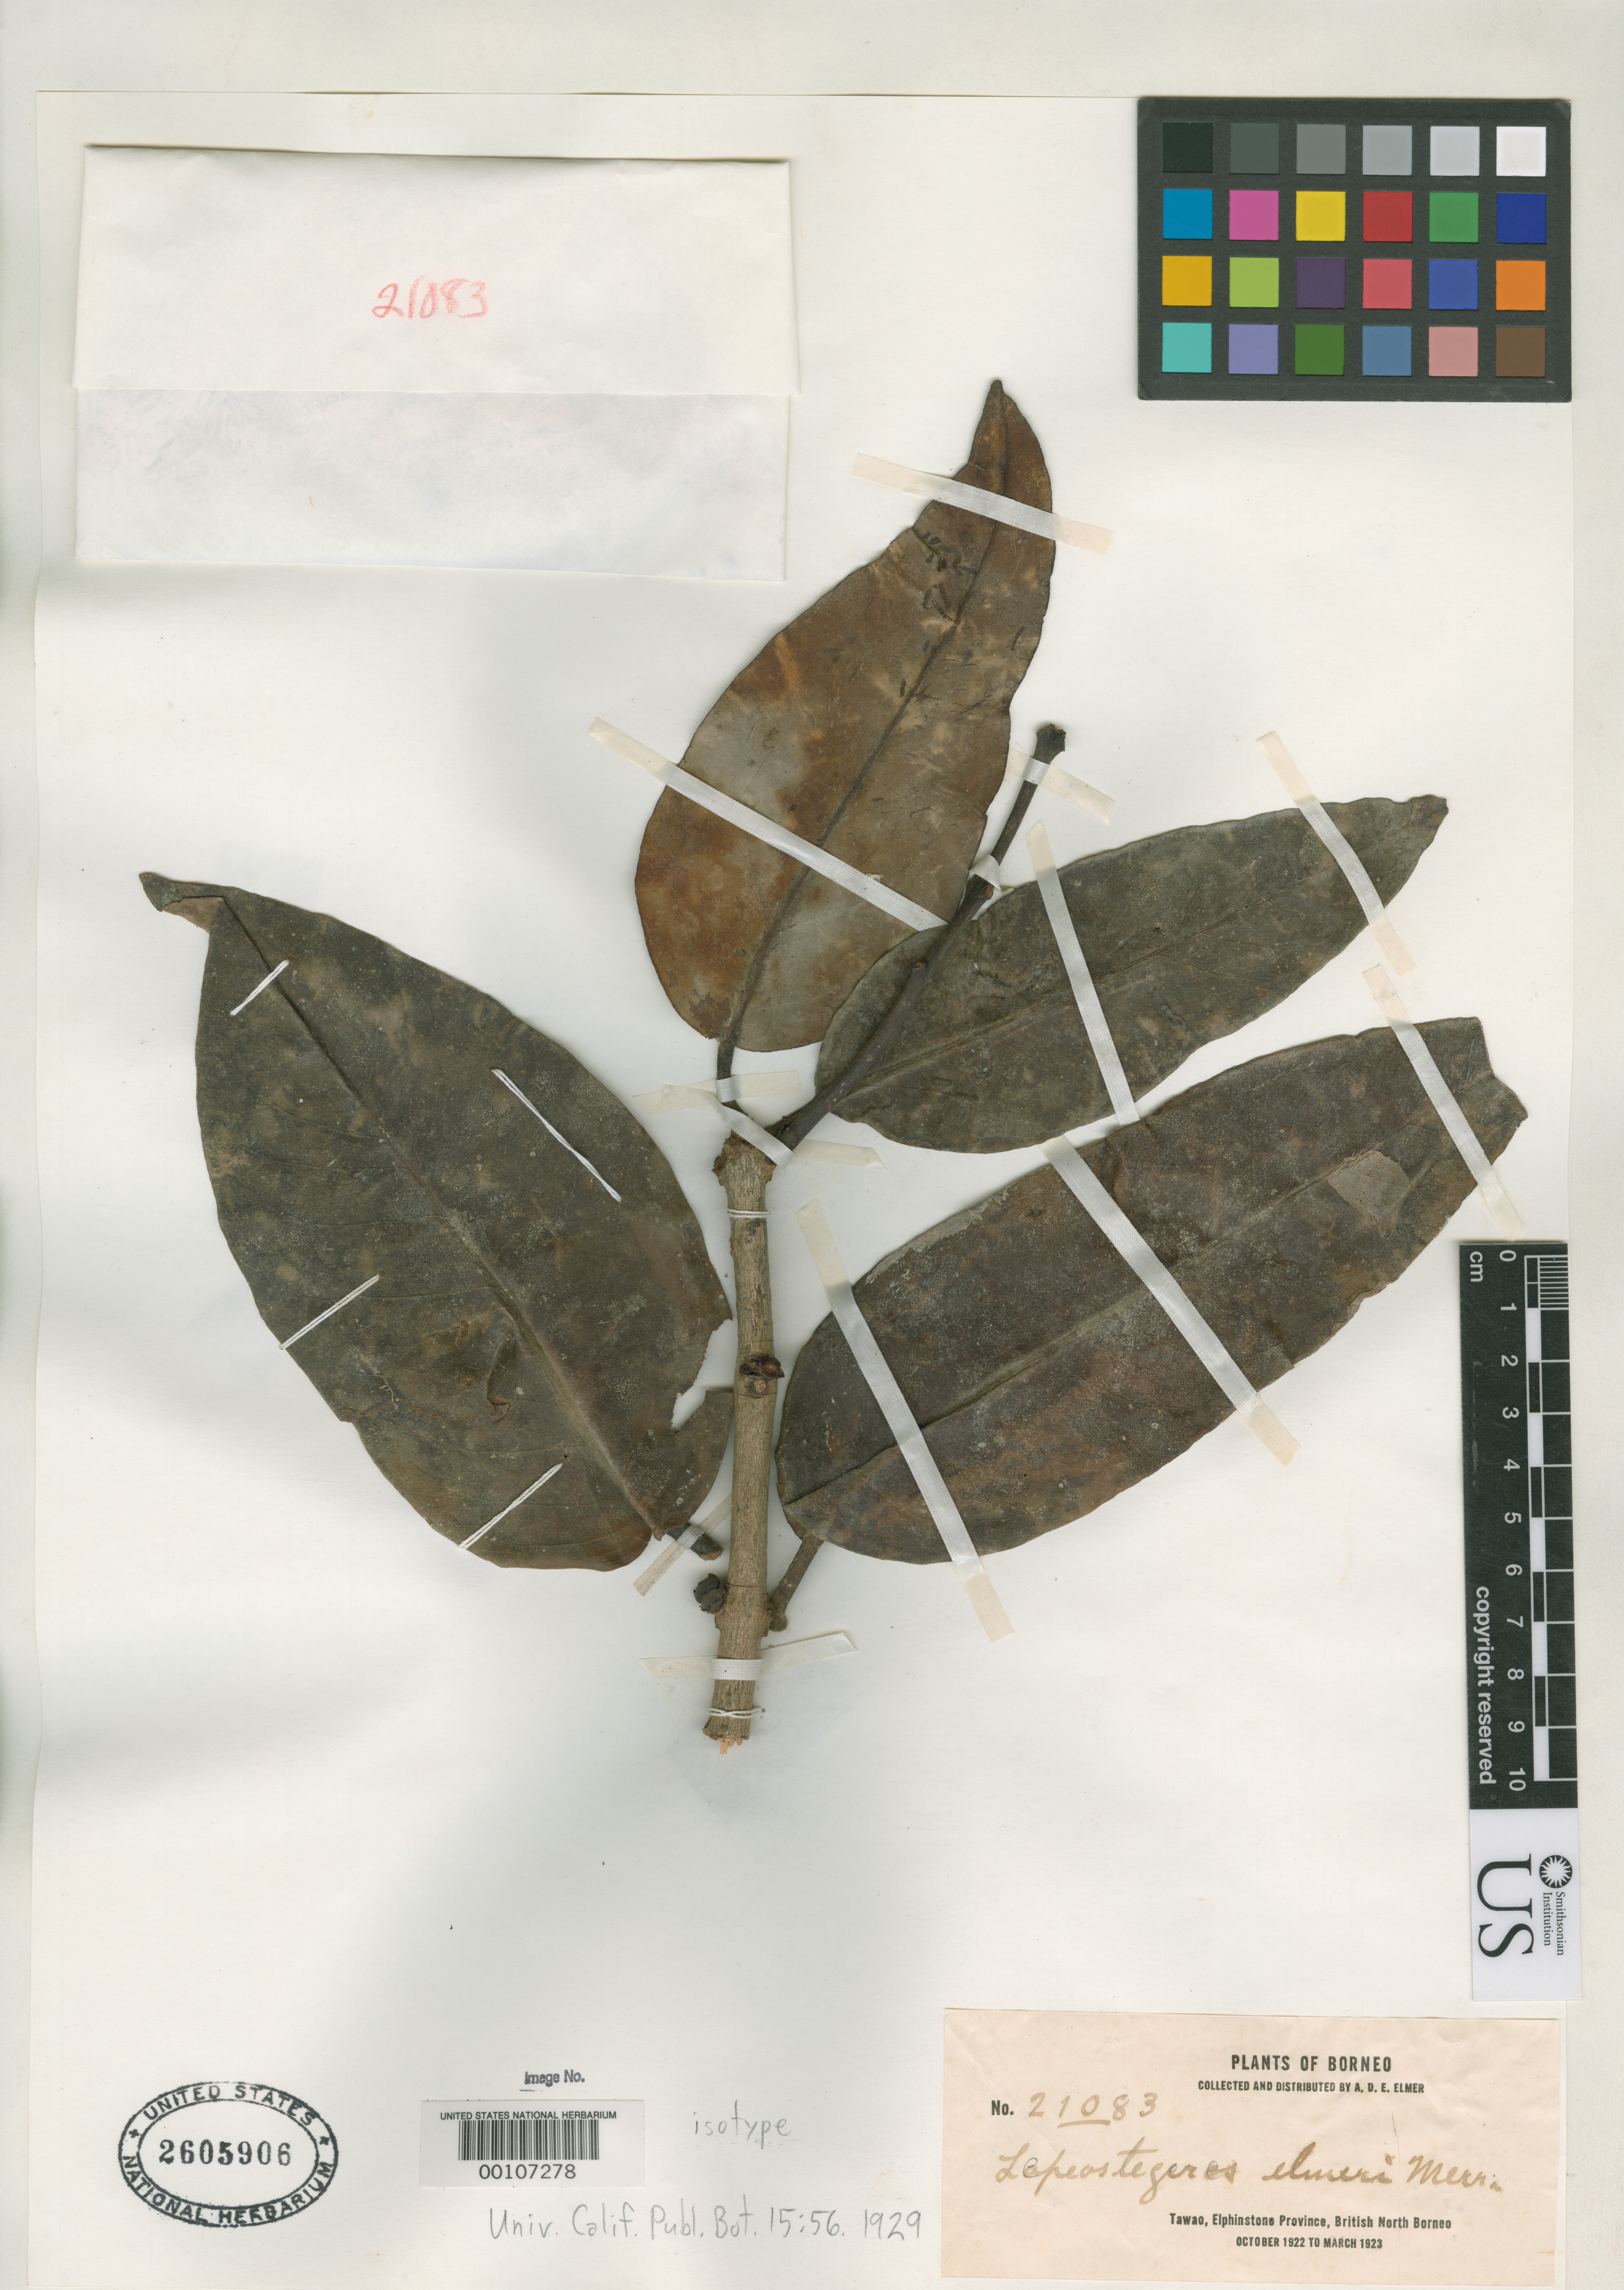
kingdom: Plantae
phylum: Tracheophyta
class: Magnoliopsida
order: Santalales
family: Loranthaceae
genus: Lepeostegeres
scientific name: Lepeostegeres elmeri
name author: Merr.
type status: Isotype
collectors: A. D. E. Elmer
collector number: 21083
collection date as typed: Oct 1923 to -- Mar 1923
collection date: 1923-03/1923-10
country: Malaysia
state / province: Sabah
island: Borneo Island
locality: Elphinstone, Tawao.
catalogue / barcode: US 2605906